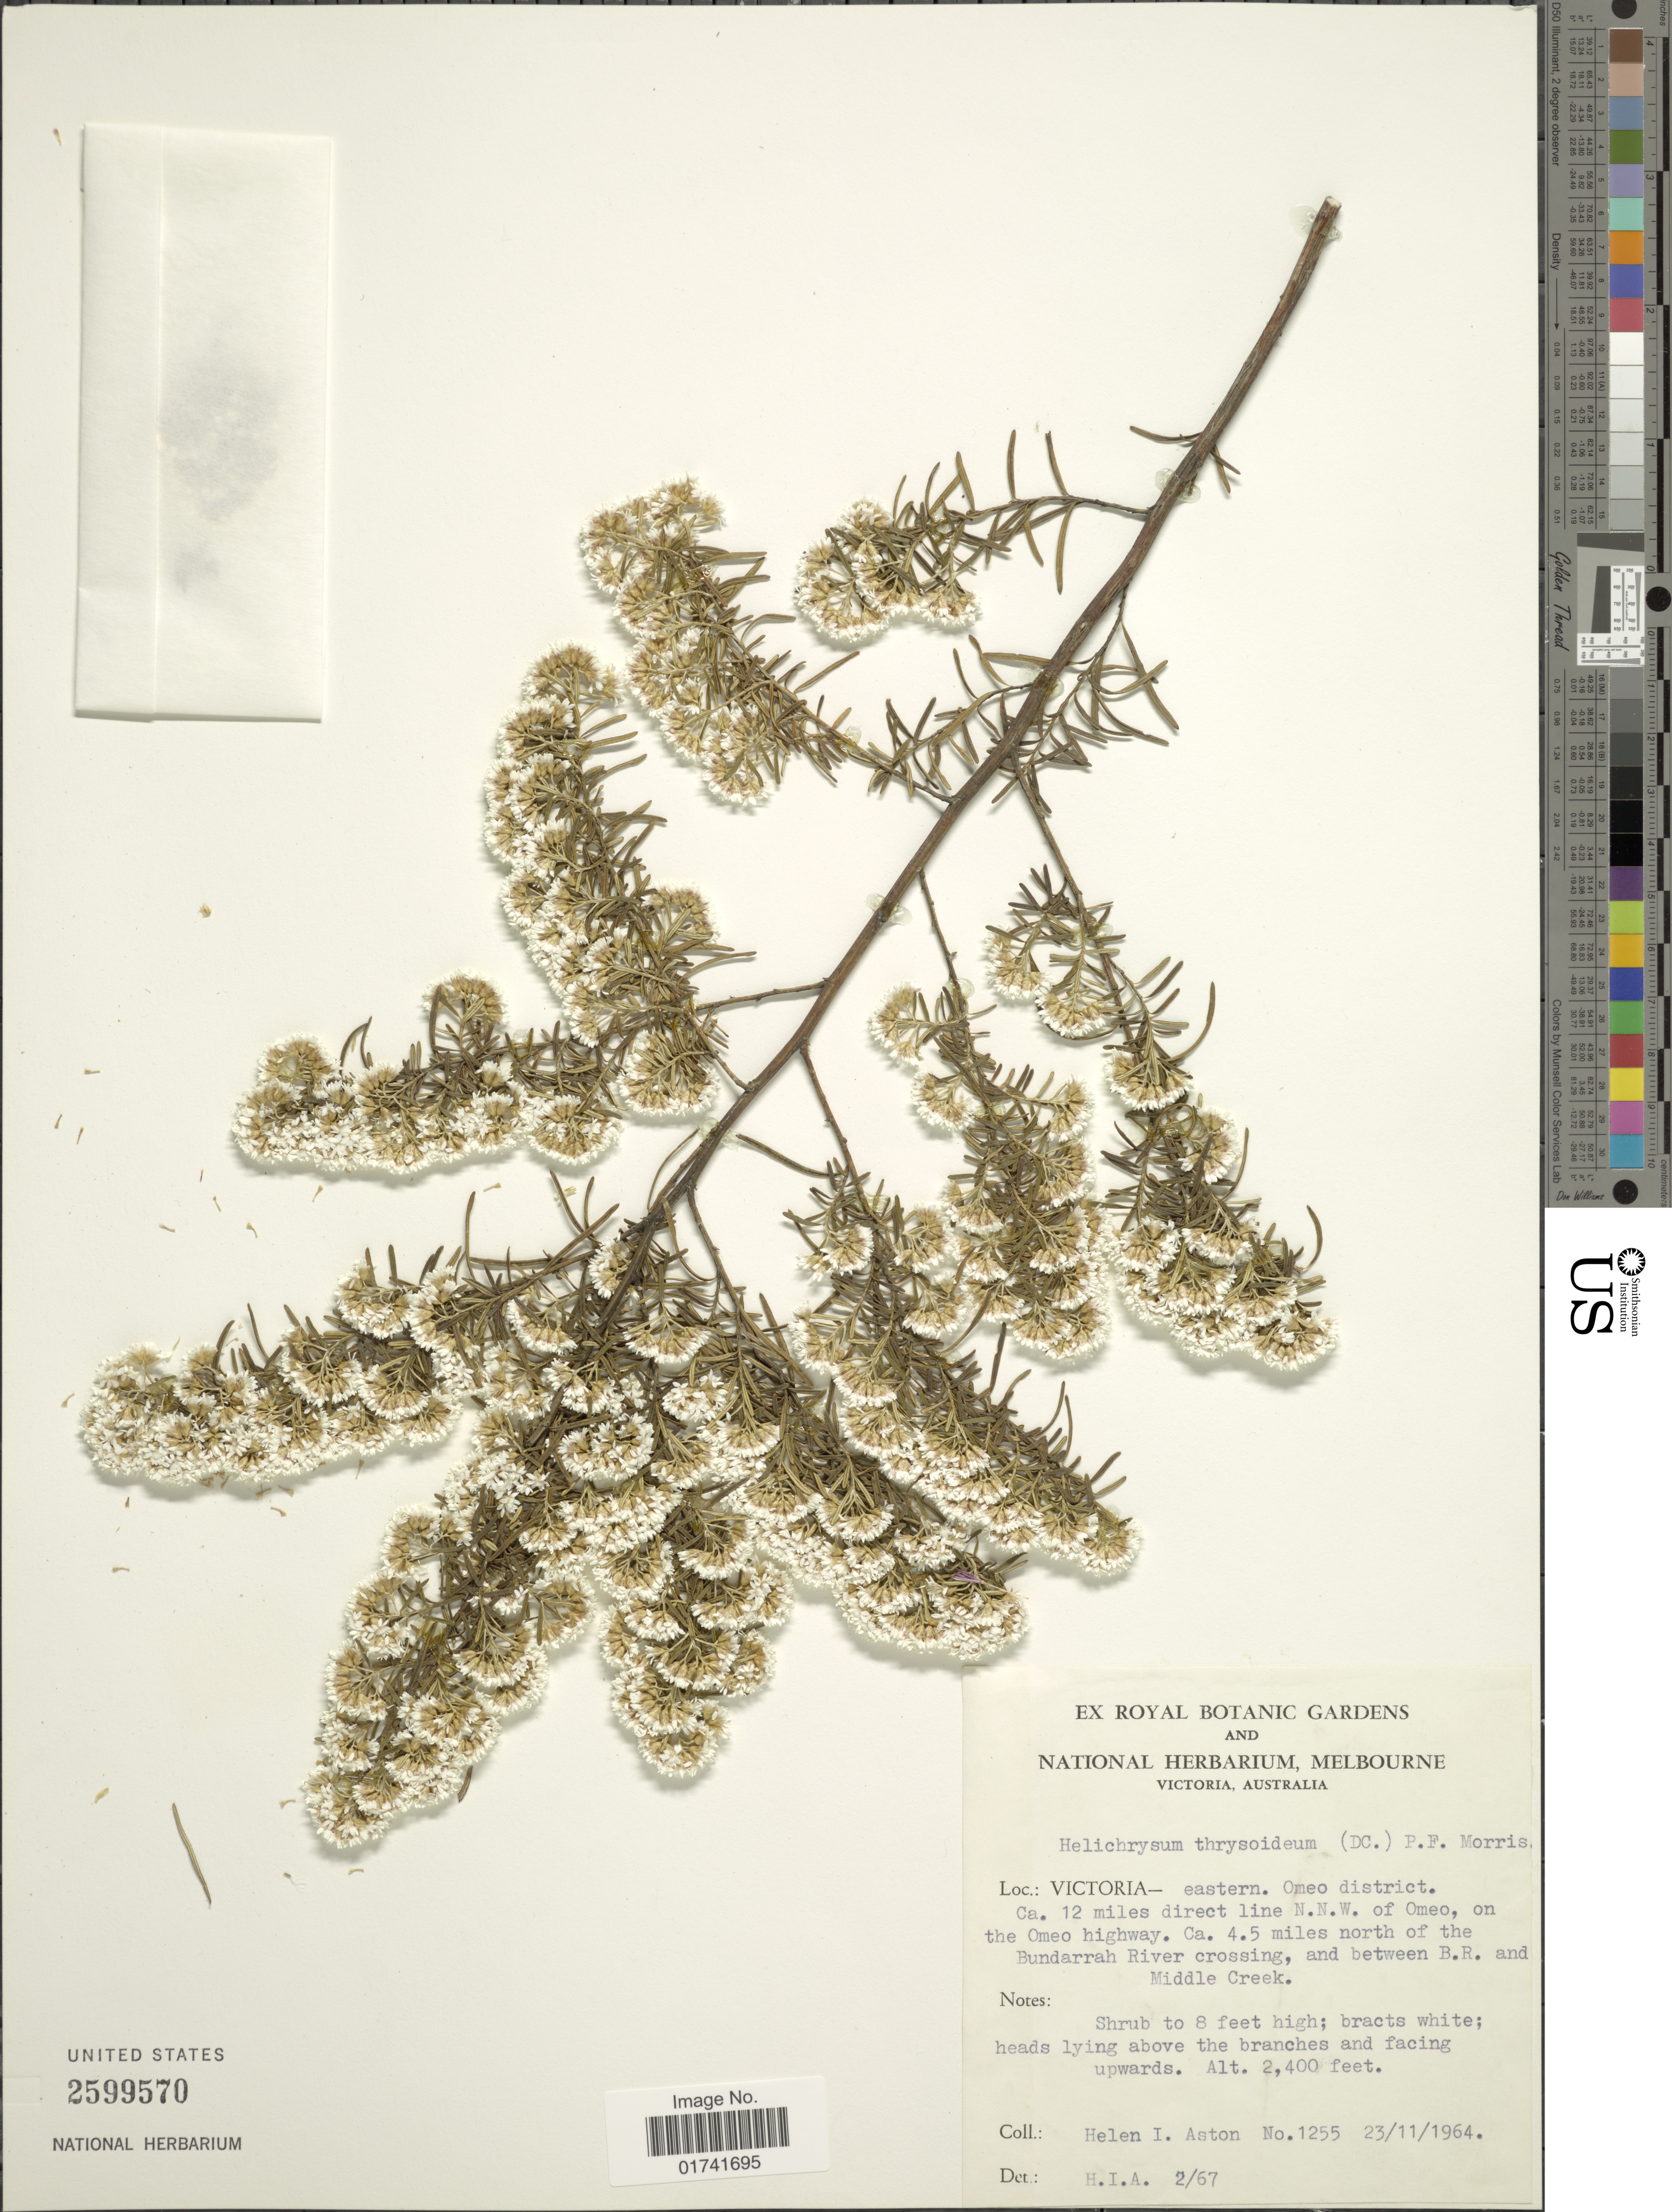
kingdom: Plantae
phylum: Tracheophyta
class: Magnoliopsida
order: Asterales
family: Asteraceae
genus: Ozothamnus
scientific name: Ozothamnus thyrsoideus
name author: DC.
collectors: H. I. Aston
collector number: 1255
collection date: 1964-11-23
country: Australia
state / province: Victoria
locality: Victoria-eastern, Omeo district, ca. 12 miles direct line N.N.W. of Omeo, on the Omeo highway, ca. 4.5 miles north of the Bundarrah River crossing, and between B.R. Middle Creek.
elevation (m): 732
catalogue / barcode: US 2599570